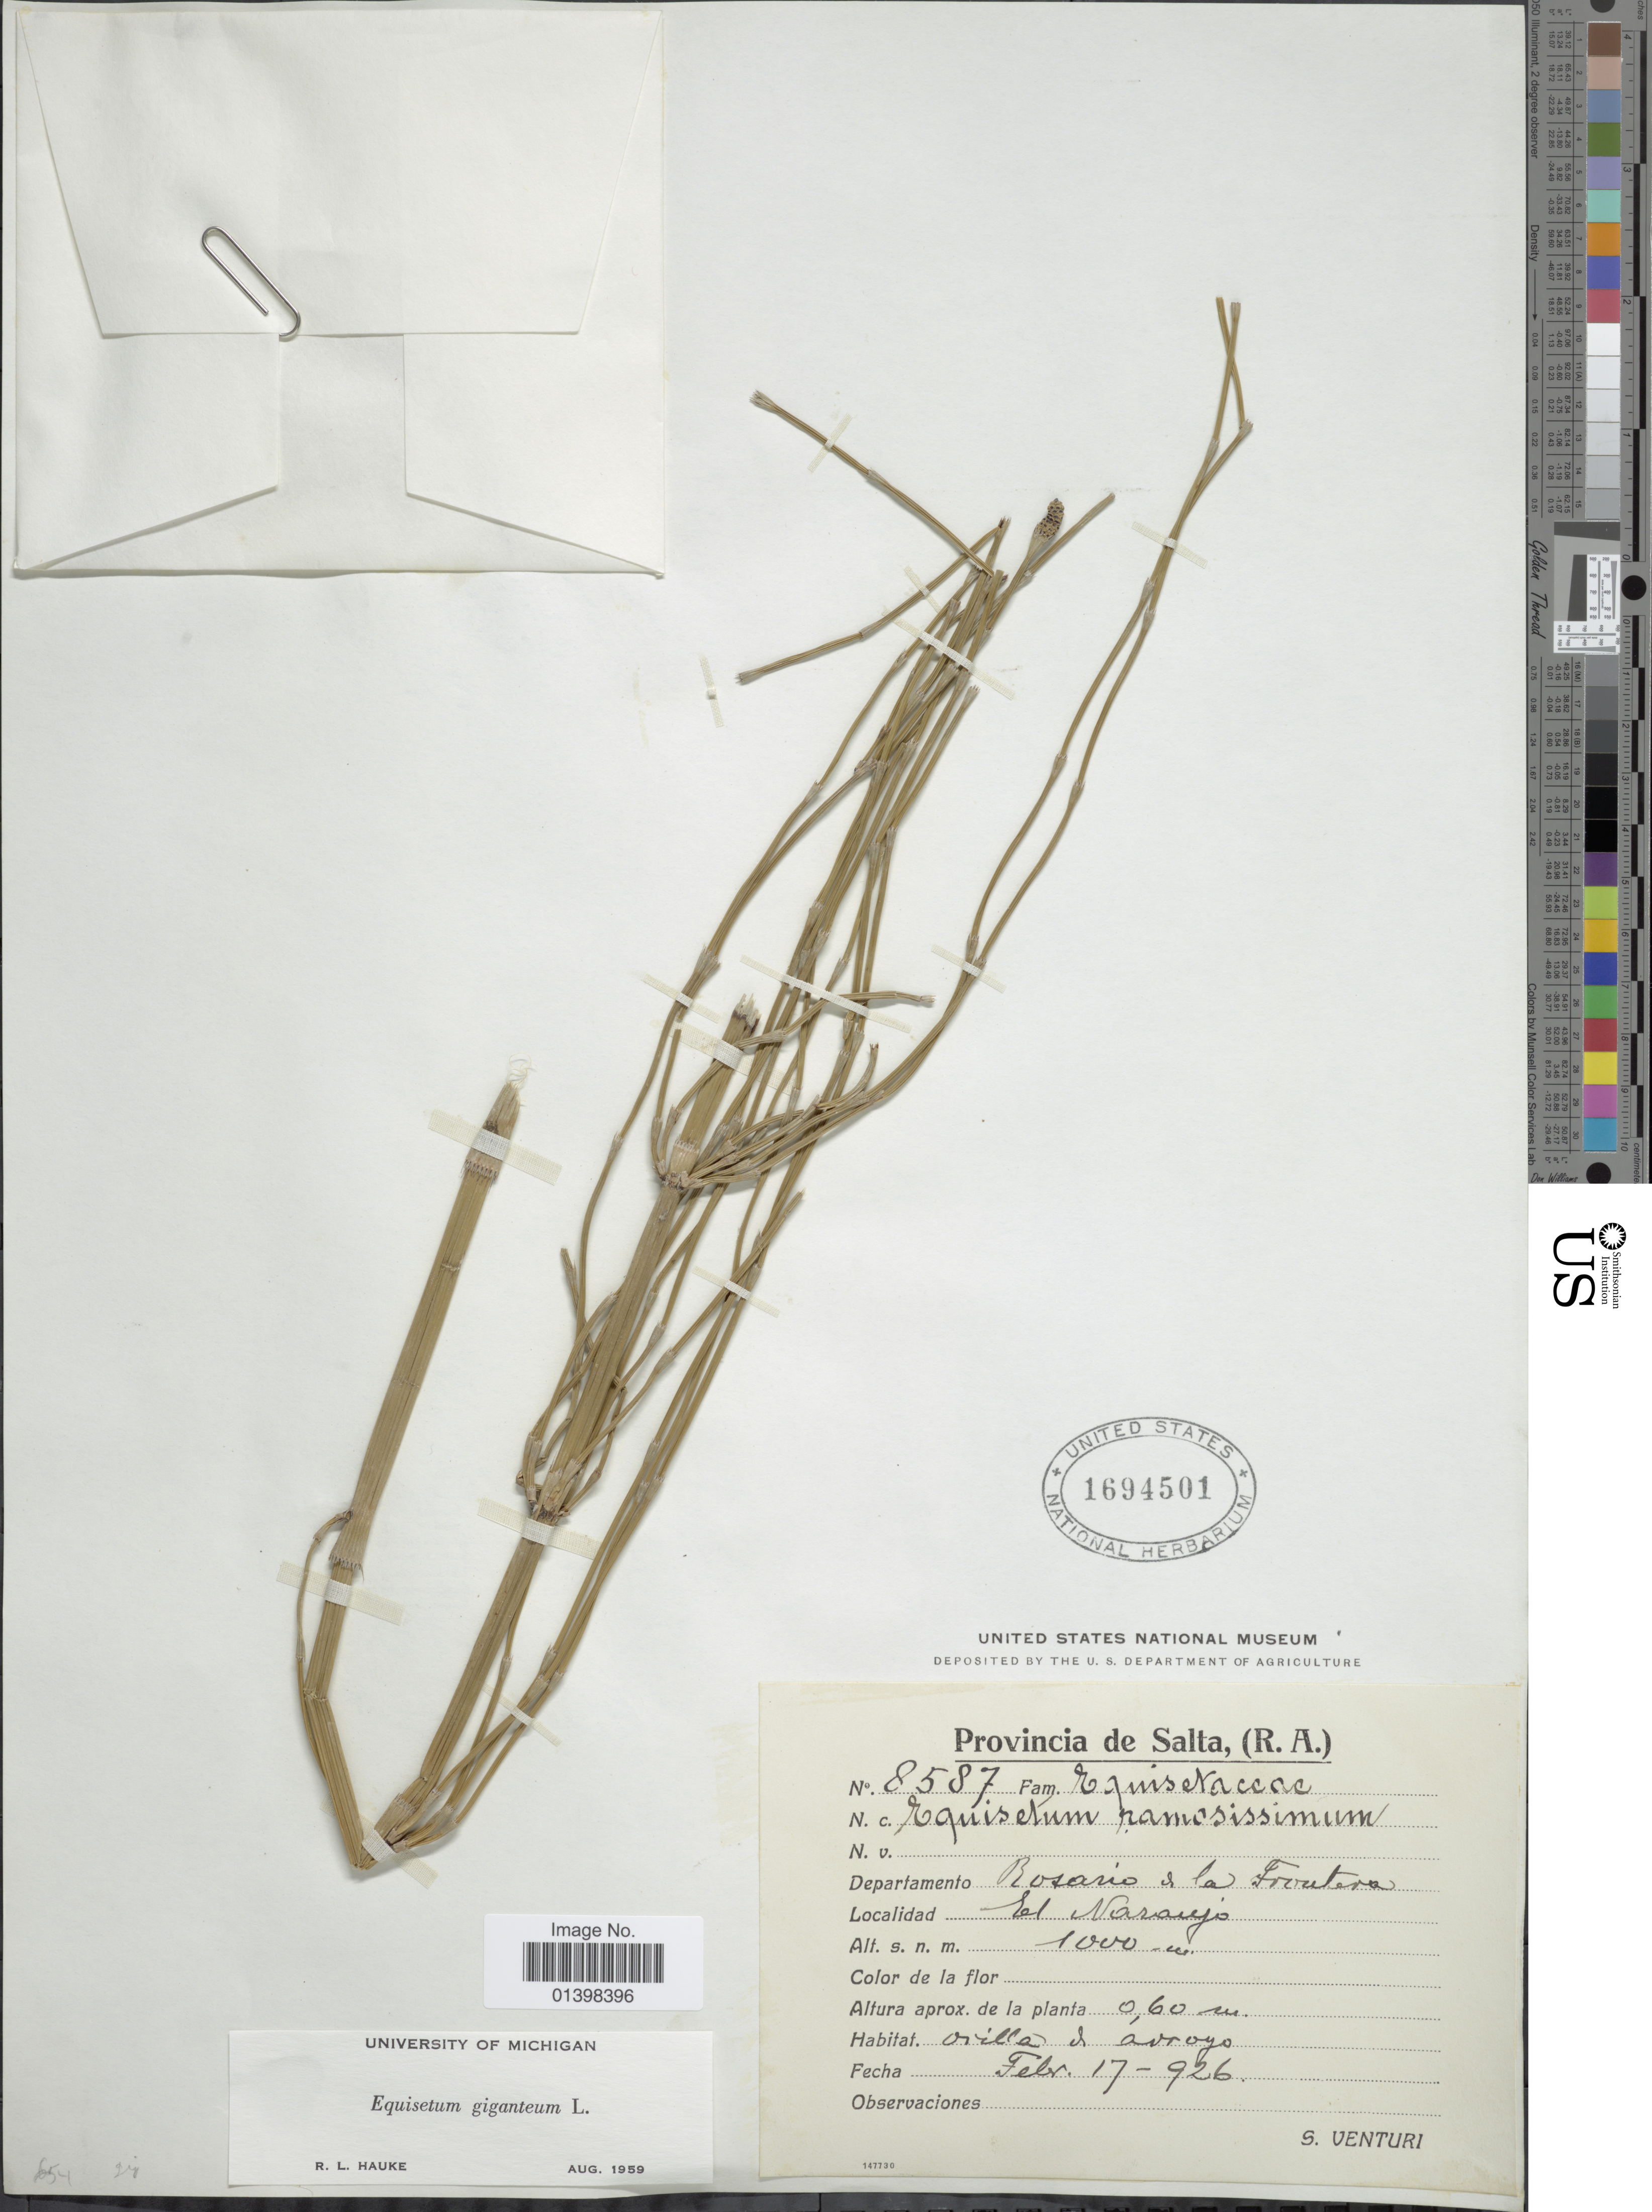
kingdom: Plantae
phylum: Tracheophyta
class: Polypodiopsida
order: Equisetales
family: Equisetaceae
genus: Equisetum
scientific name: Equisetum giganteum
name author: L.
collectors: S. Venturi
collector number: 8587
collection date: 1926-02-17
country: Argentina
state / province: Salta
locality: Rosario de la Frontera,El Naranjo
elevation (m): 1000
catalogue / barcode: US 1694501